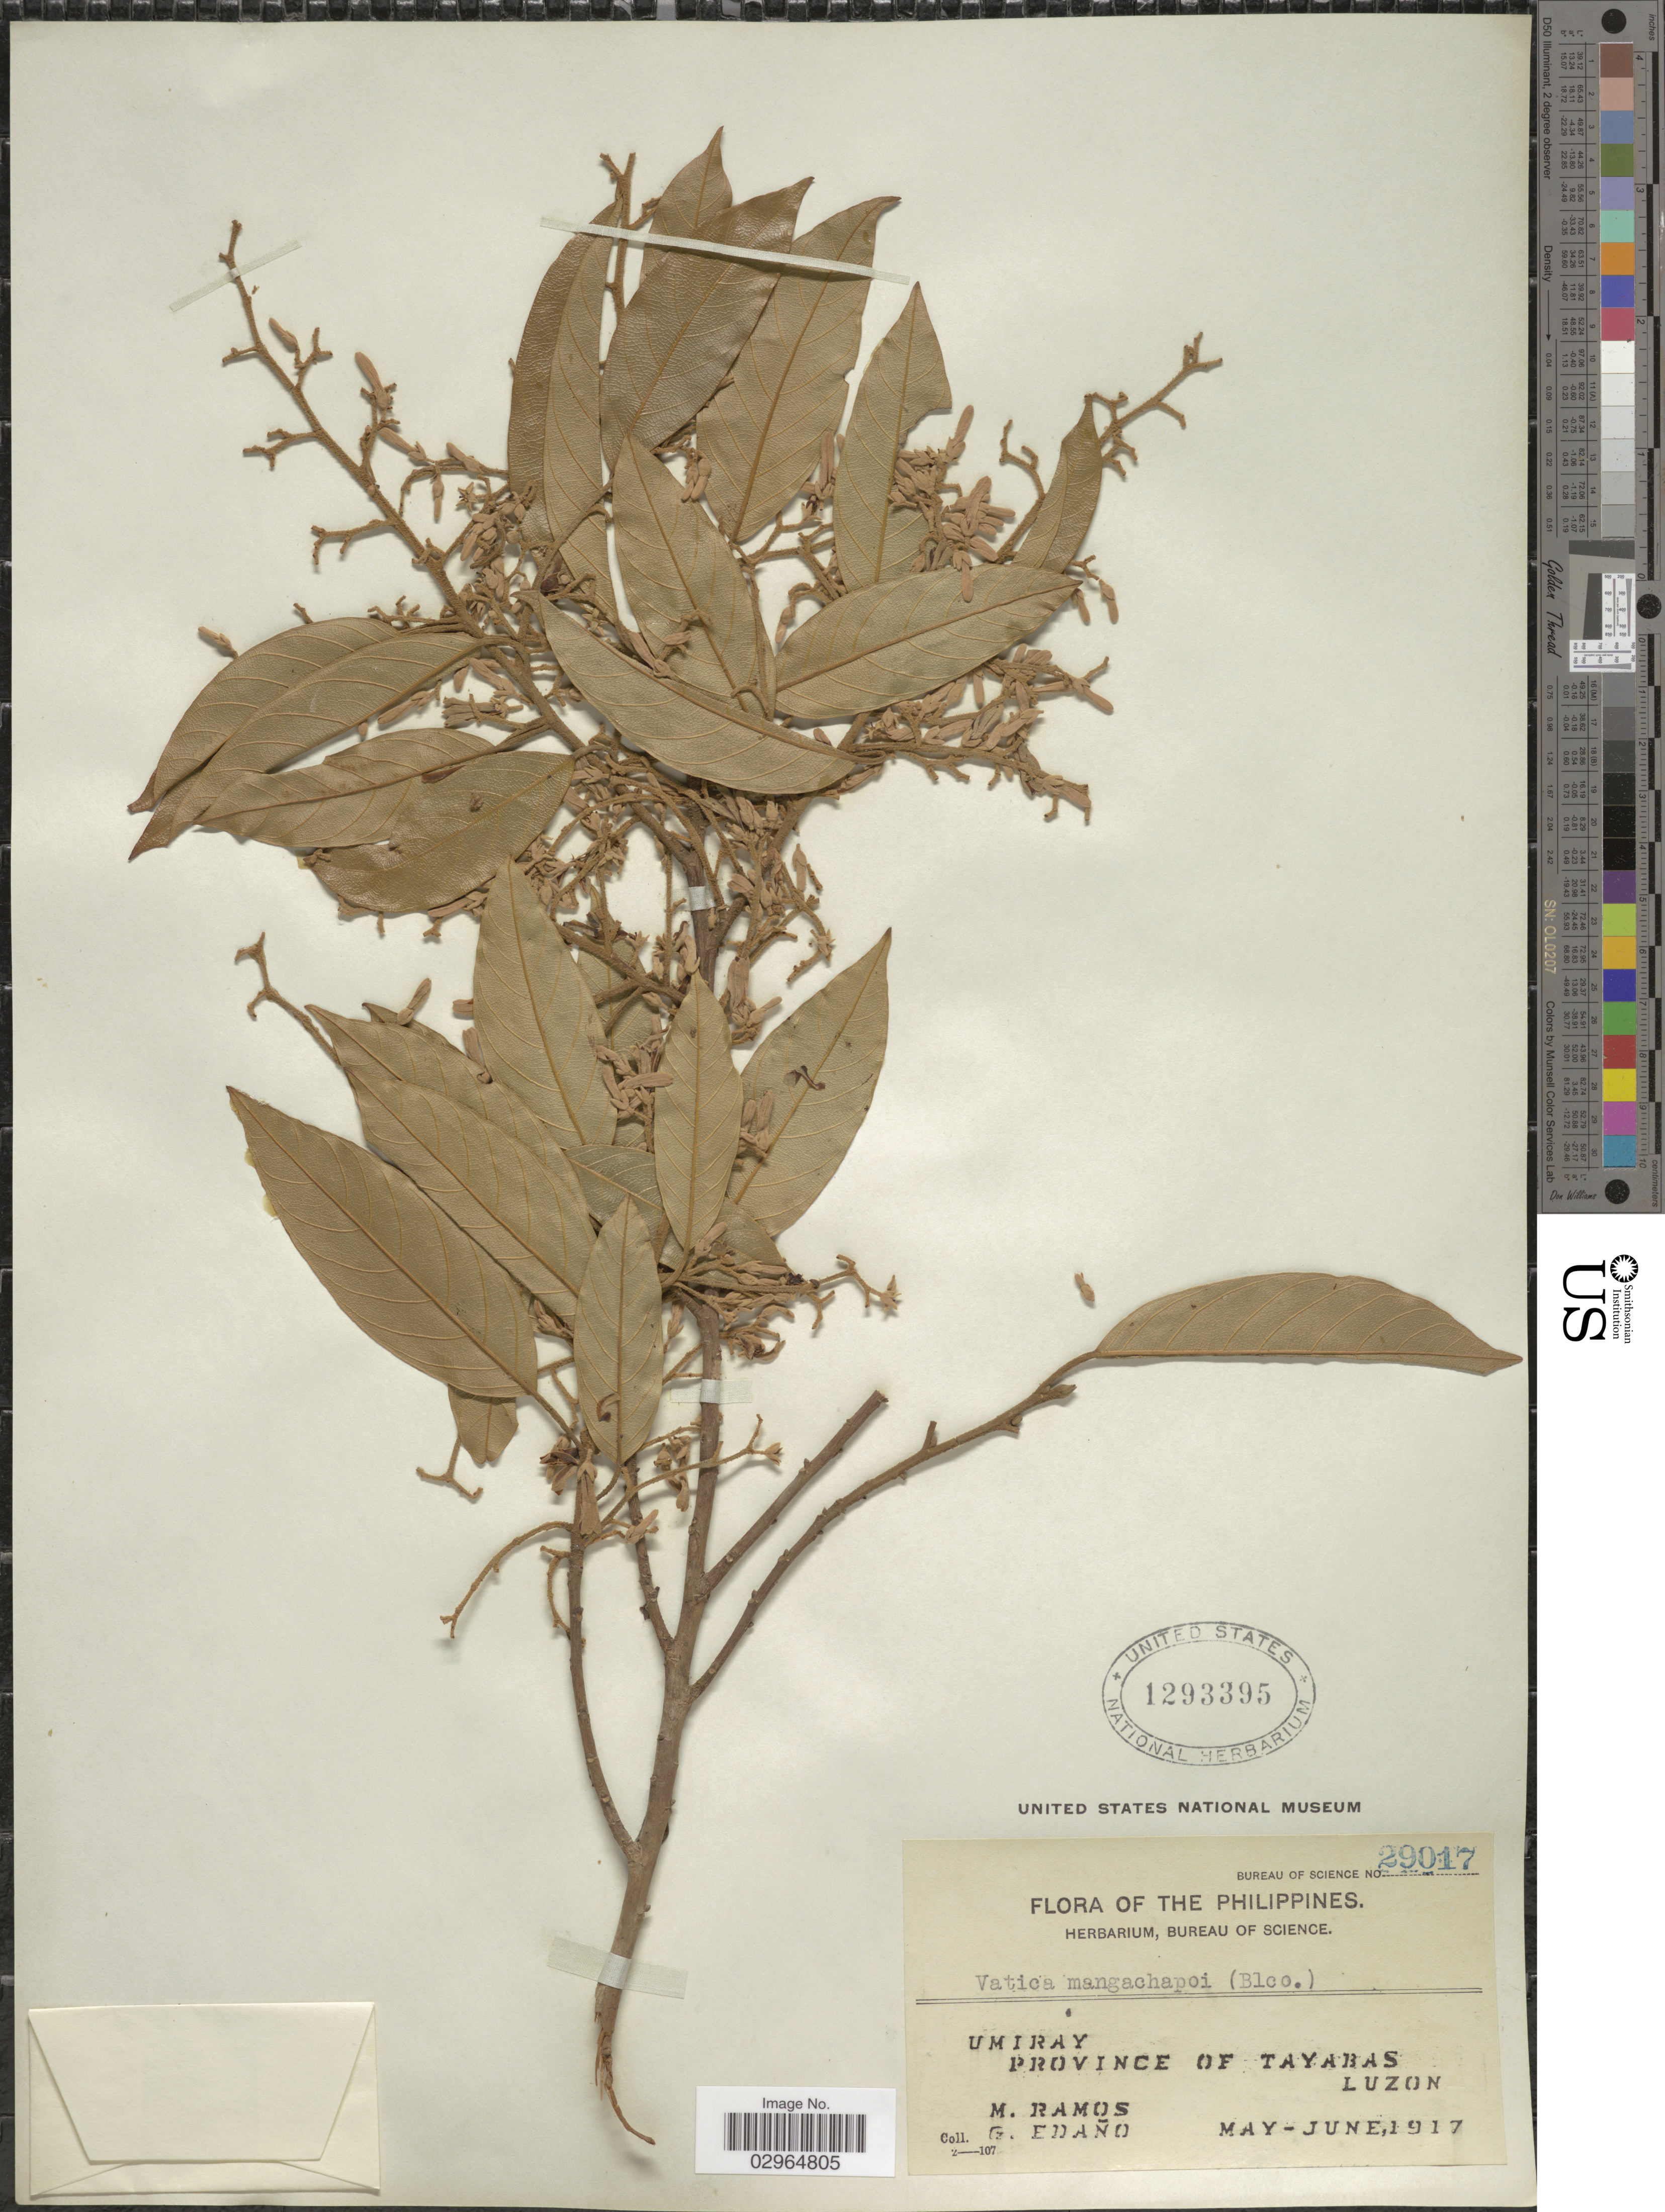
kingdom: Plantae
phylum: Tracheophyta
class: Magnoliopsida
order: Malvales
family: Dipterocarpaceae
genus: Vatica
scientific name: Vatica mangachapoi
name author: Blanco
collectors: M. Ramos & G. Edaño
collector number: Bureau of Science 29017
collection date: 1917-05/1917-06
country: Philippines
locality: Umiray. Province of Tayabas. Luzon.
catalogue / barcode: US 1293395